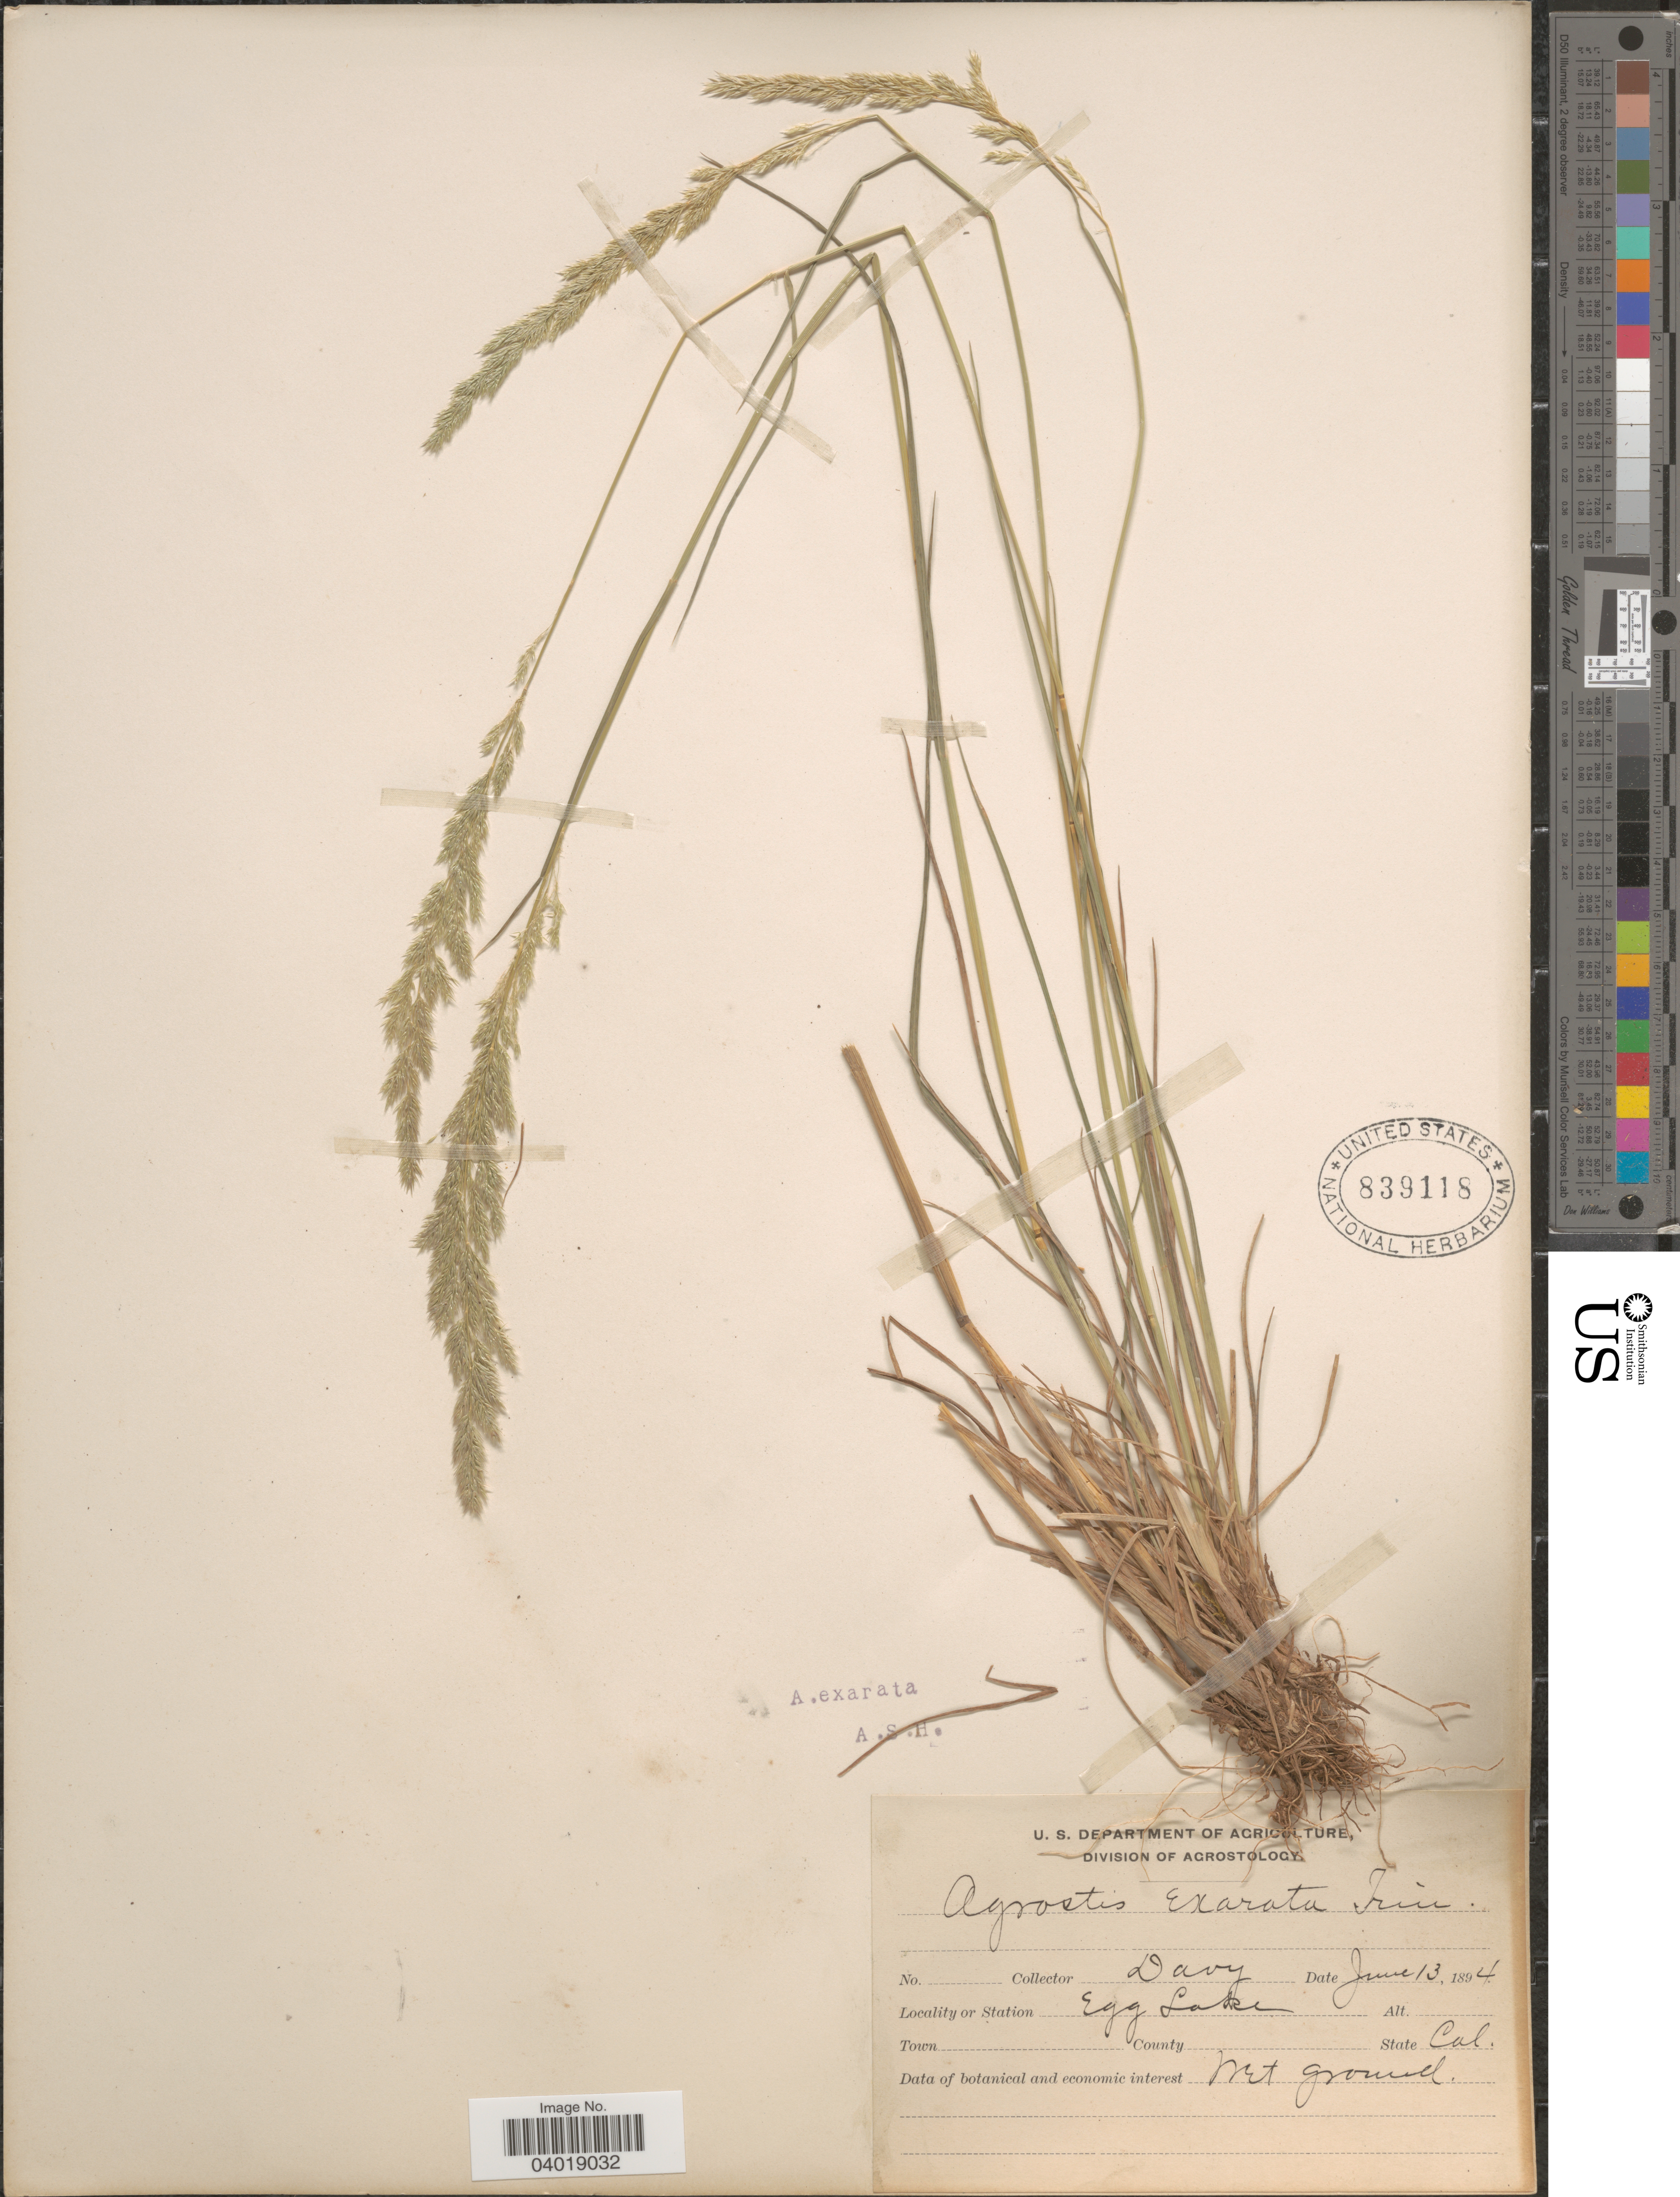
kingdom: Plantae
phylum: Tracheophyta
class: Liliopsida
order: Poales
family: Poaceae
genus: Agrostis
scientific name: Agrostis exarata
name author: Trin.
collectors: Davy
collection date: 1894-06-13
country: United States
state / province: California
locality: Egg Lake.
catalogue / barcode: US 839118